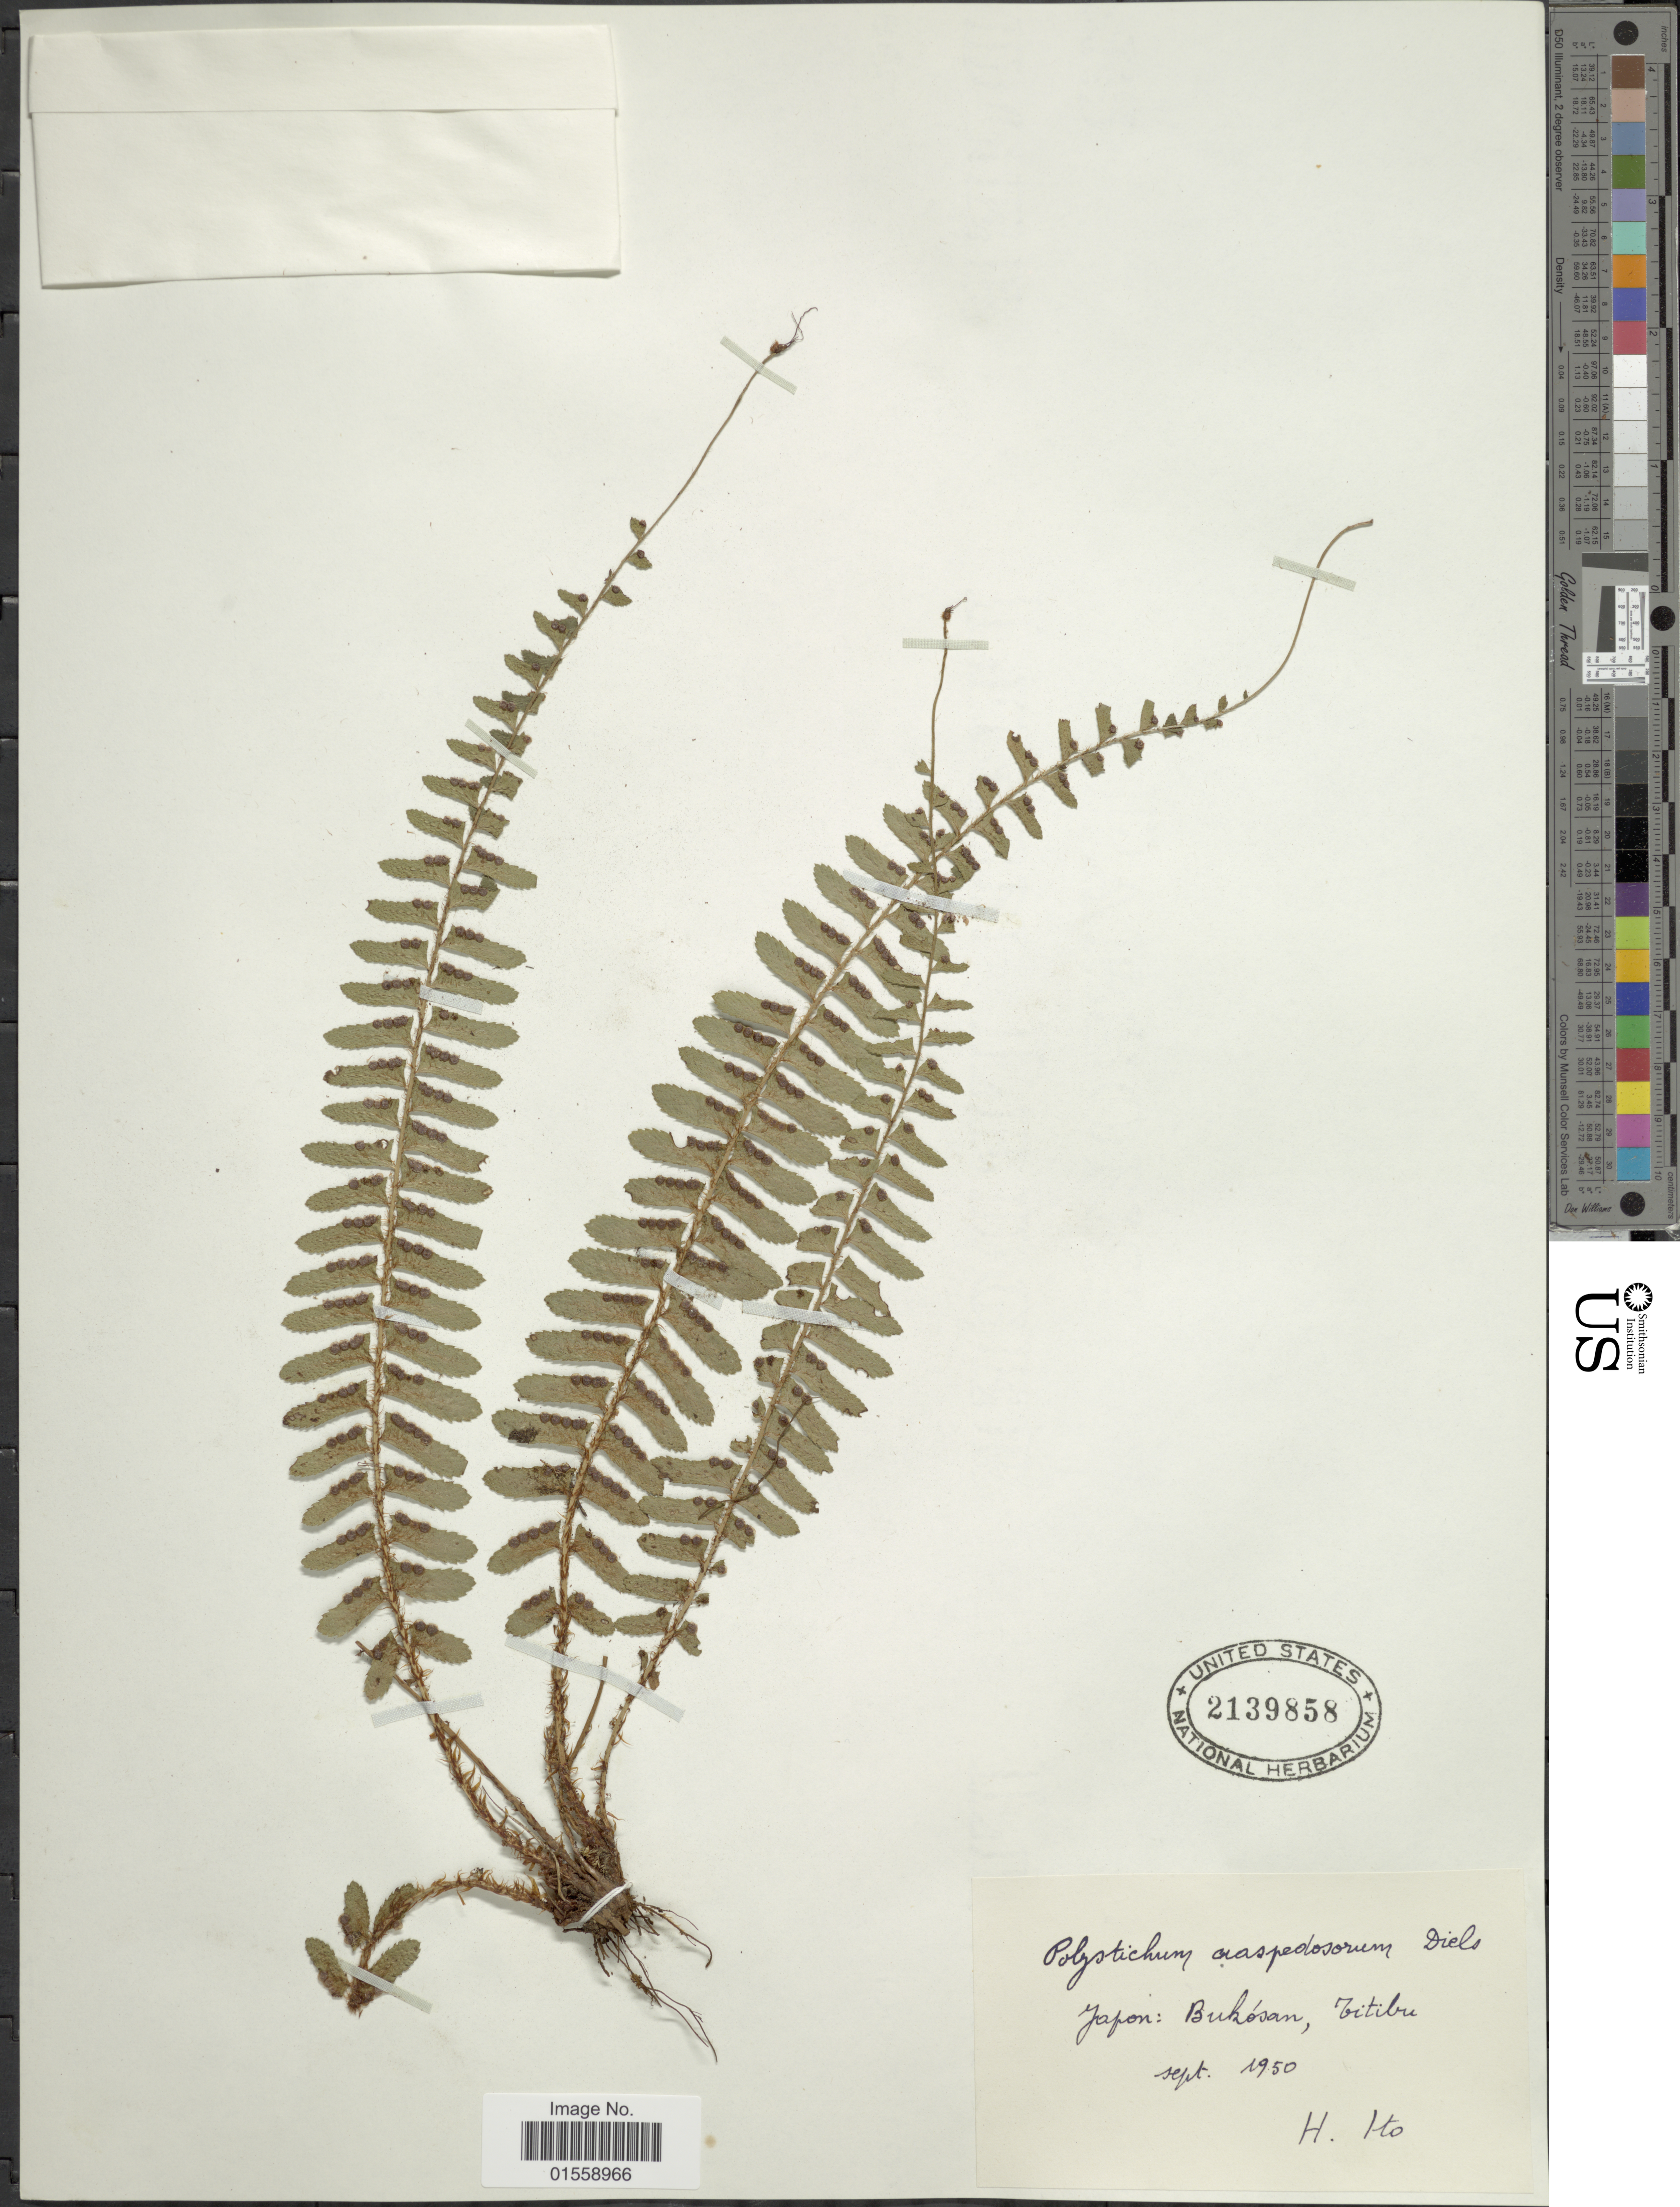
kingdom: Plantae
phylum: Tracheophyta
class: Polypodiopsida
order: Polypodiales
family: Dryopteridaceae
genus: Polystichum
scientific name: Polystichum craspedosorum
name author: (Maxim.) Diels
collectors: H. Itô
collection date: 1950-09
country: Japan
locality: Bukósan, Titibu.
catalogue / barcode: US 2139858